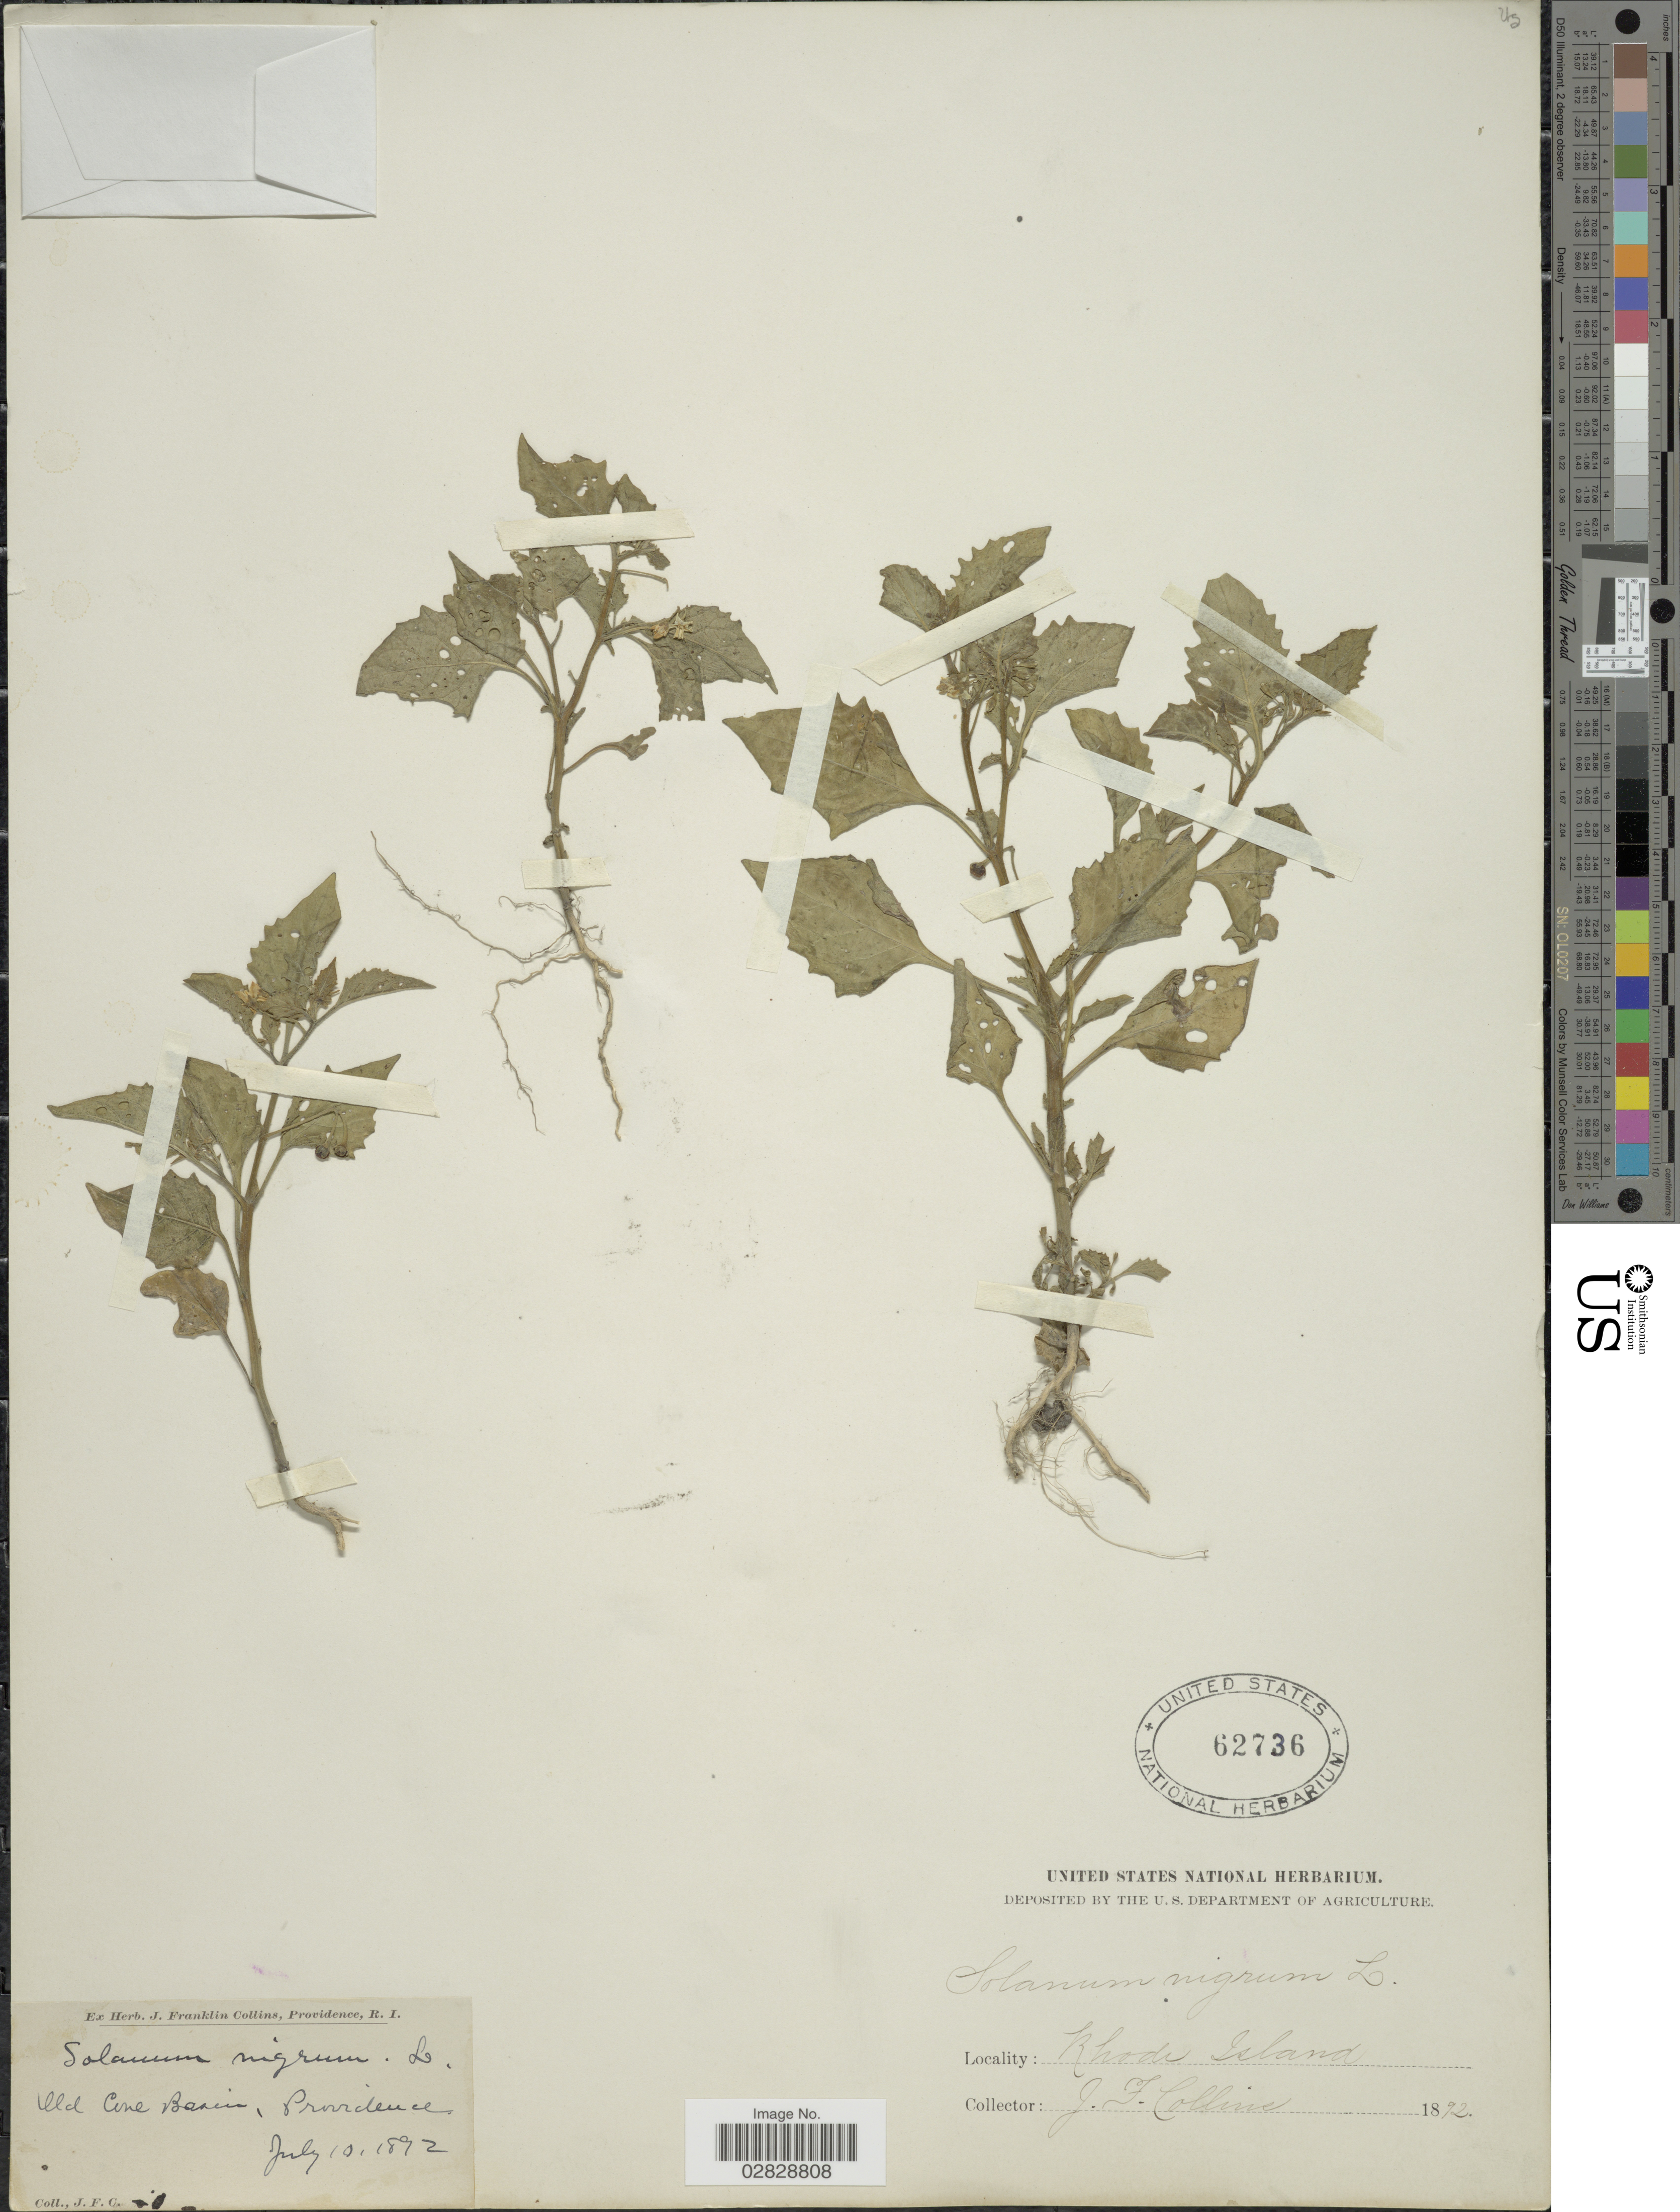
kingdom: Plantae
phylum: Tracheophyta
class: Magnoliopsida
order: Solanales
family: Solanaceae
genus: Solanum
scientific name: Solanum emulans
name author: Raf.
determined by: Knapp, S. D.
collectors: J. Collins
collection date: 1892-07-10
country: United States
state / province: Rhode Island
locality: Old Cone Basin, Providence.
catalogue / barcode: US 62736